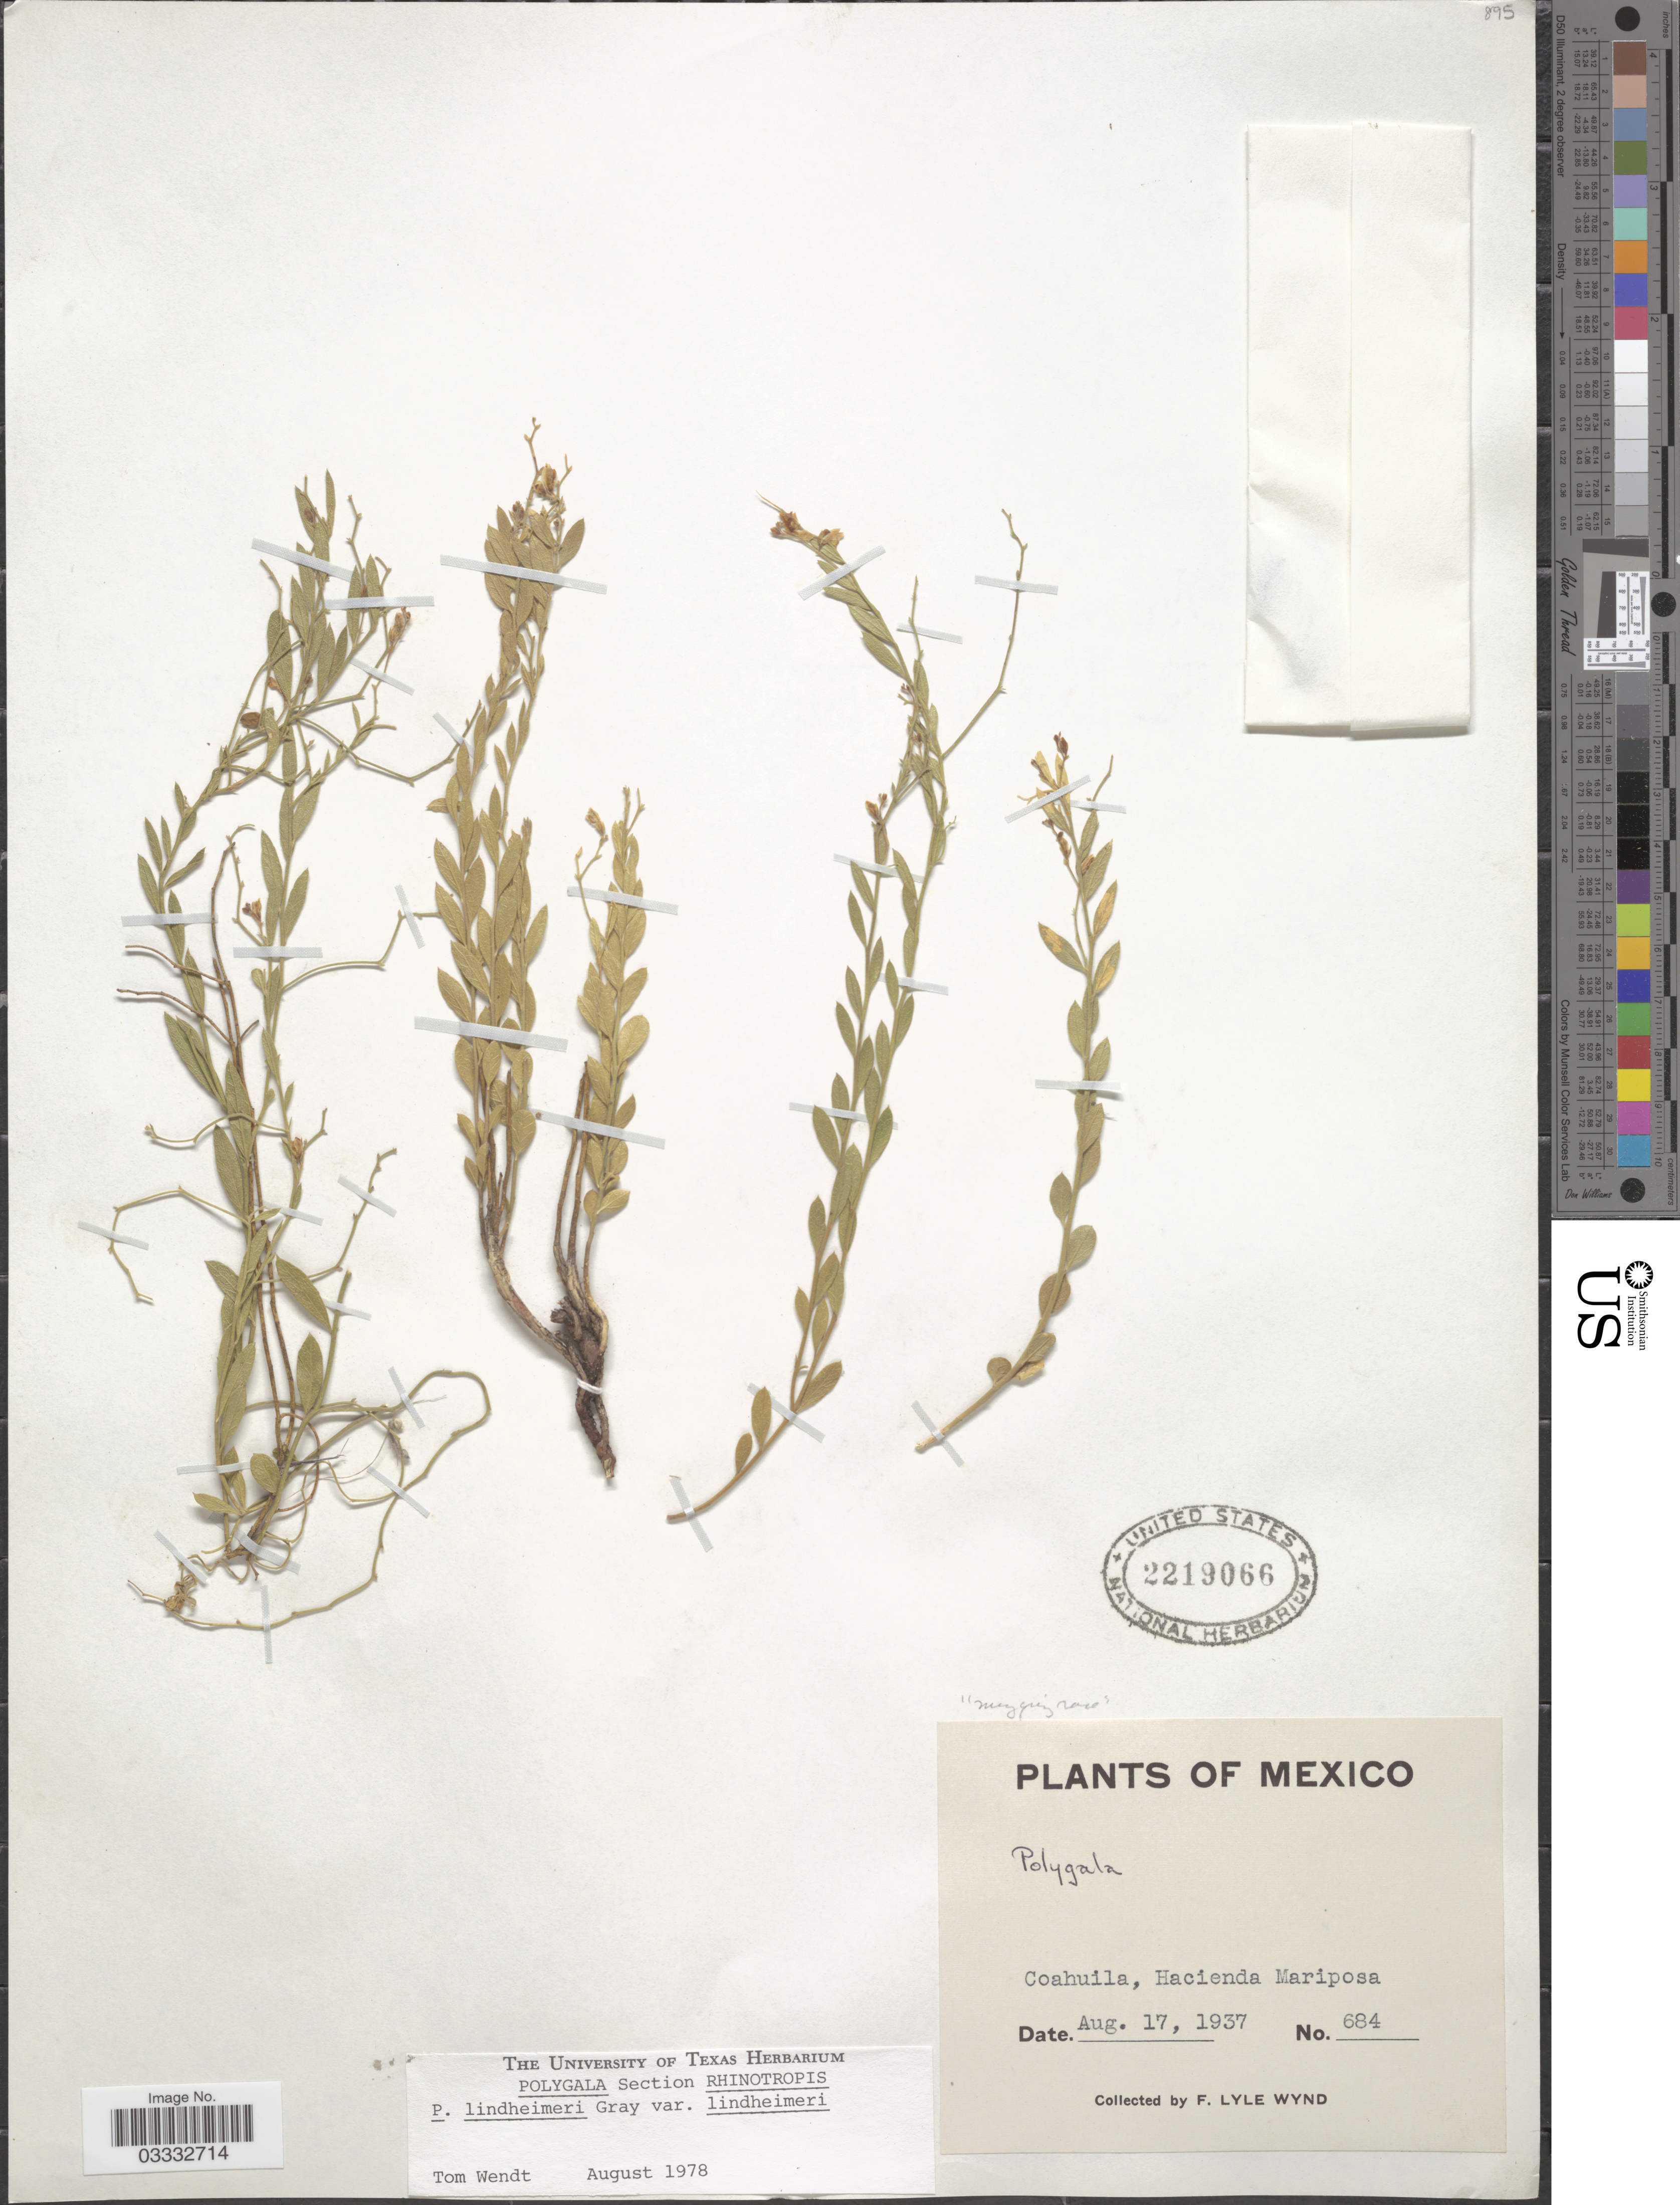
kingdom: Plantae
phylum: Tracheophyta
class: Magnoliopsida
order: Fabales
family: Polygalaceae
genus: Rhinotropis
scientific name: Rhinotropis lindheimeri var. lindheimeri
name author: (A. Gray) J.R. Abbott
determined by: Strong, Mark T., (BOT), Smithsonian Institution - National Museum of Natural History (UNITED STATES)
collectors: F. L. Wynd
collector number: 684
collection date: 1937-08-17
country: Mexico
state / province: Coahuila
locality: Hacienda Mariposa.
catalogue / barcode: US 2219066